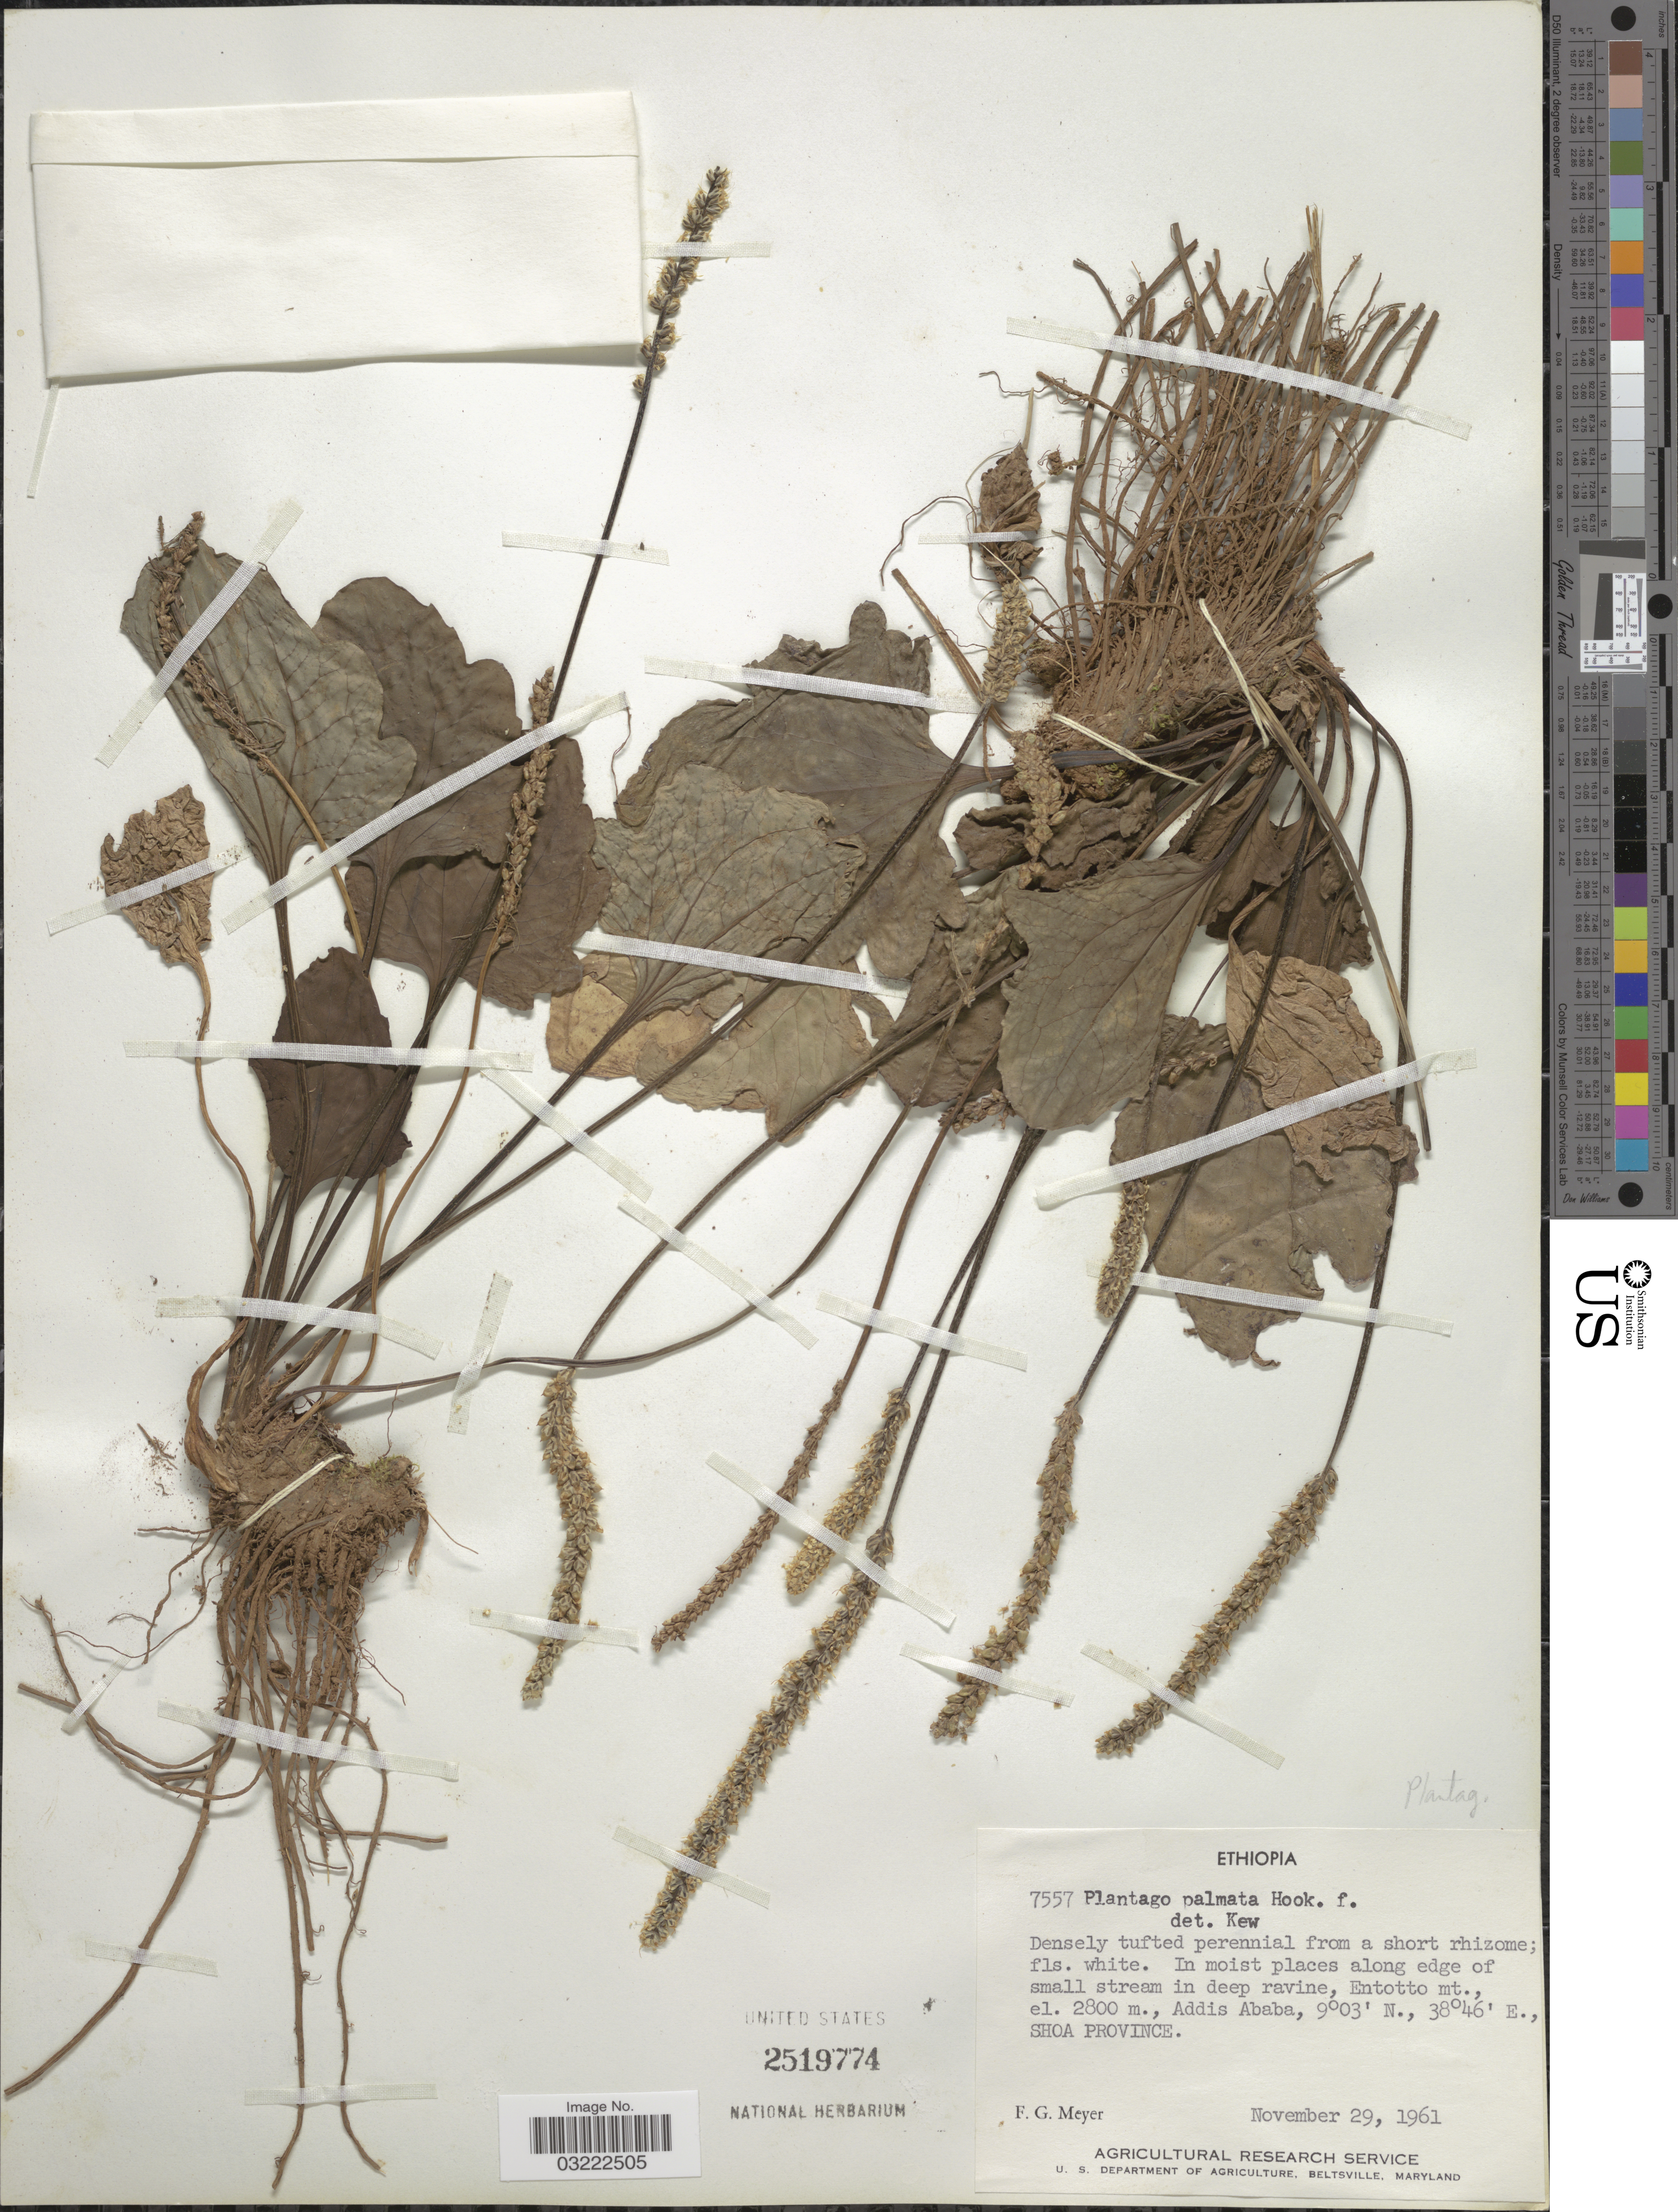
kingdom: Plantae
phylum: Tracheophyta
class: Magnoliopsida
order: Lamiales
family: Plantaginaceae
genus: Plantago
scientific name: Plantago palmata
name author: Hook. f.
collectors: F. G. Meyer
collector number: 7557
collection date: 1961-11-29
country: Ethiopia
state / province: Addis Ababa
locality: In moist places along edge of small stream in deep ravine, Entotto mt., Shoa Province.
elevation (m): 2800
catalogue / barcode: US 2519774